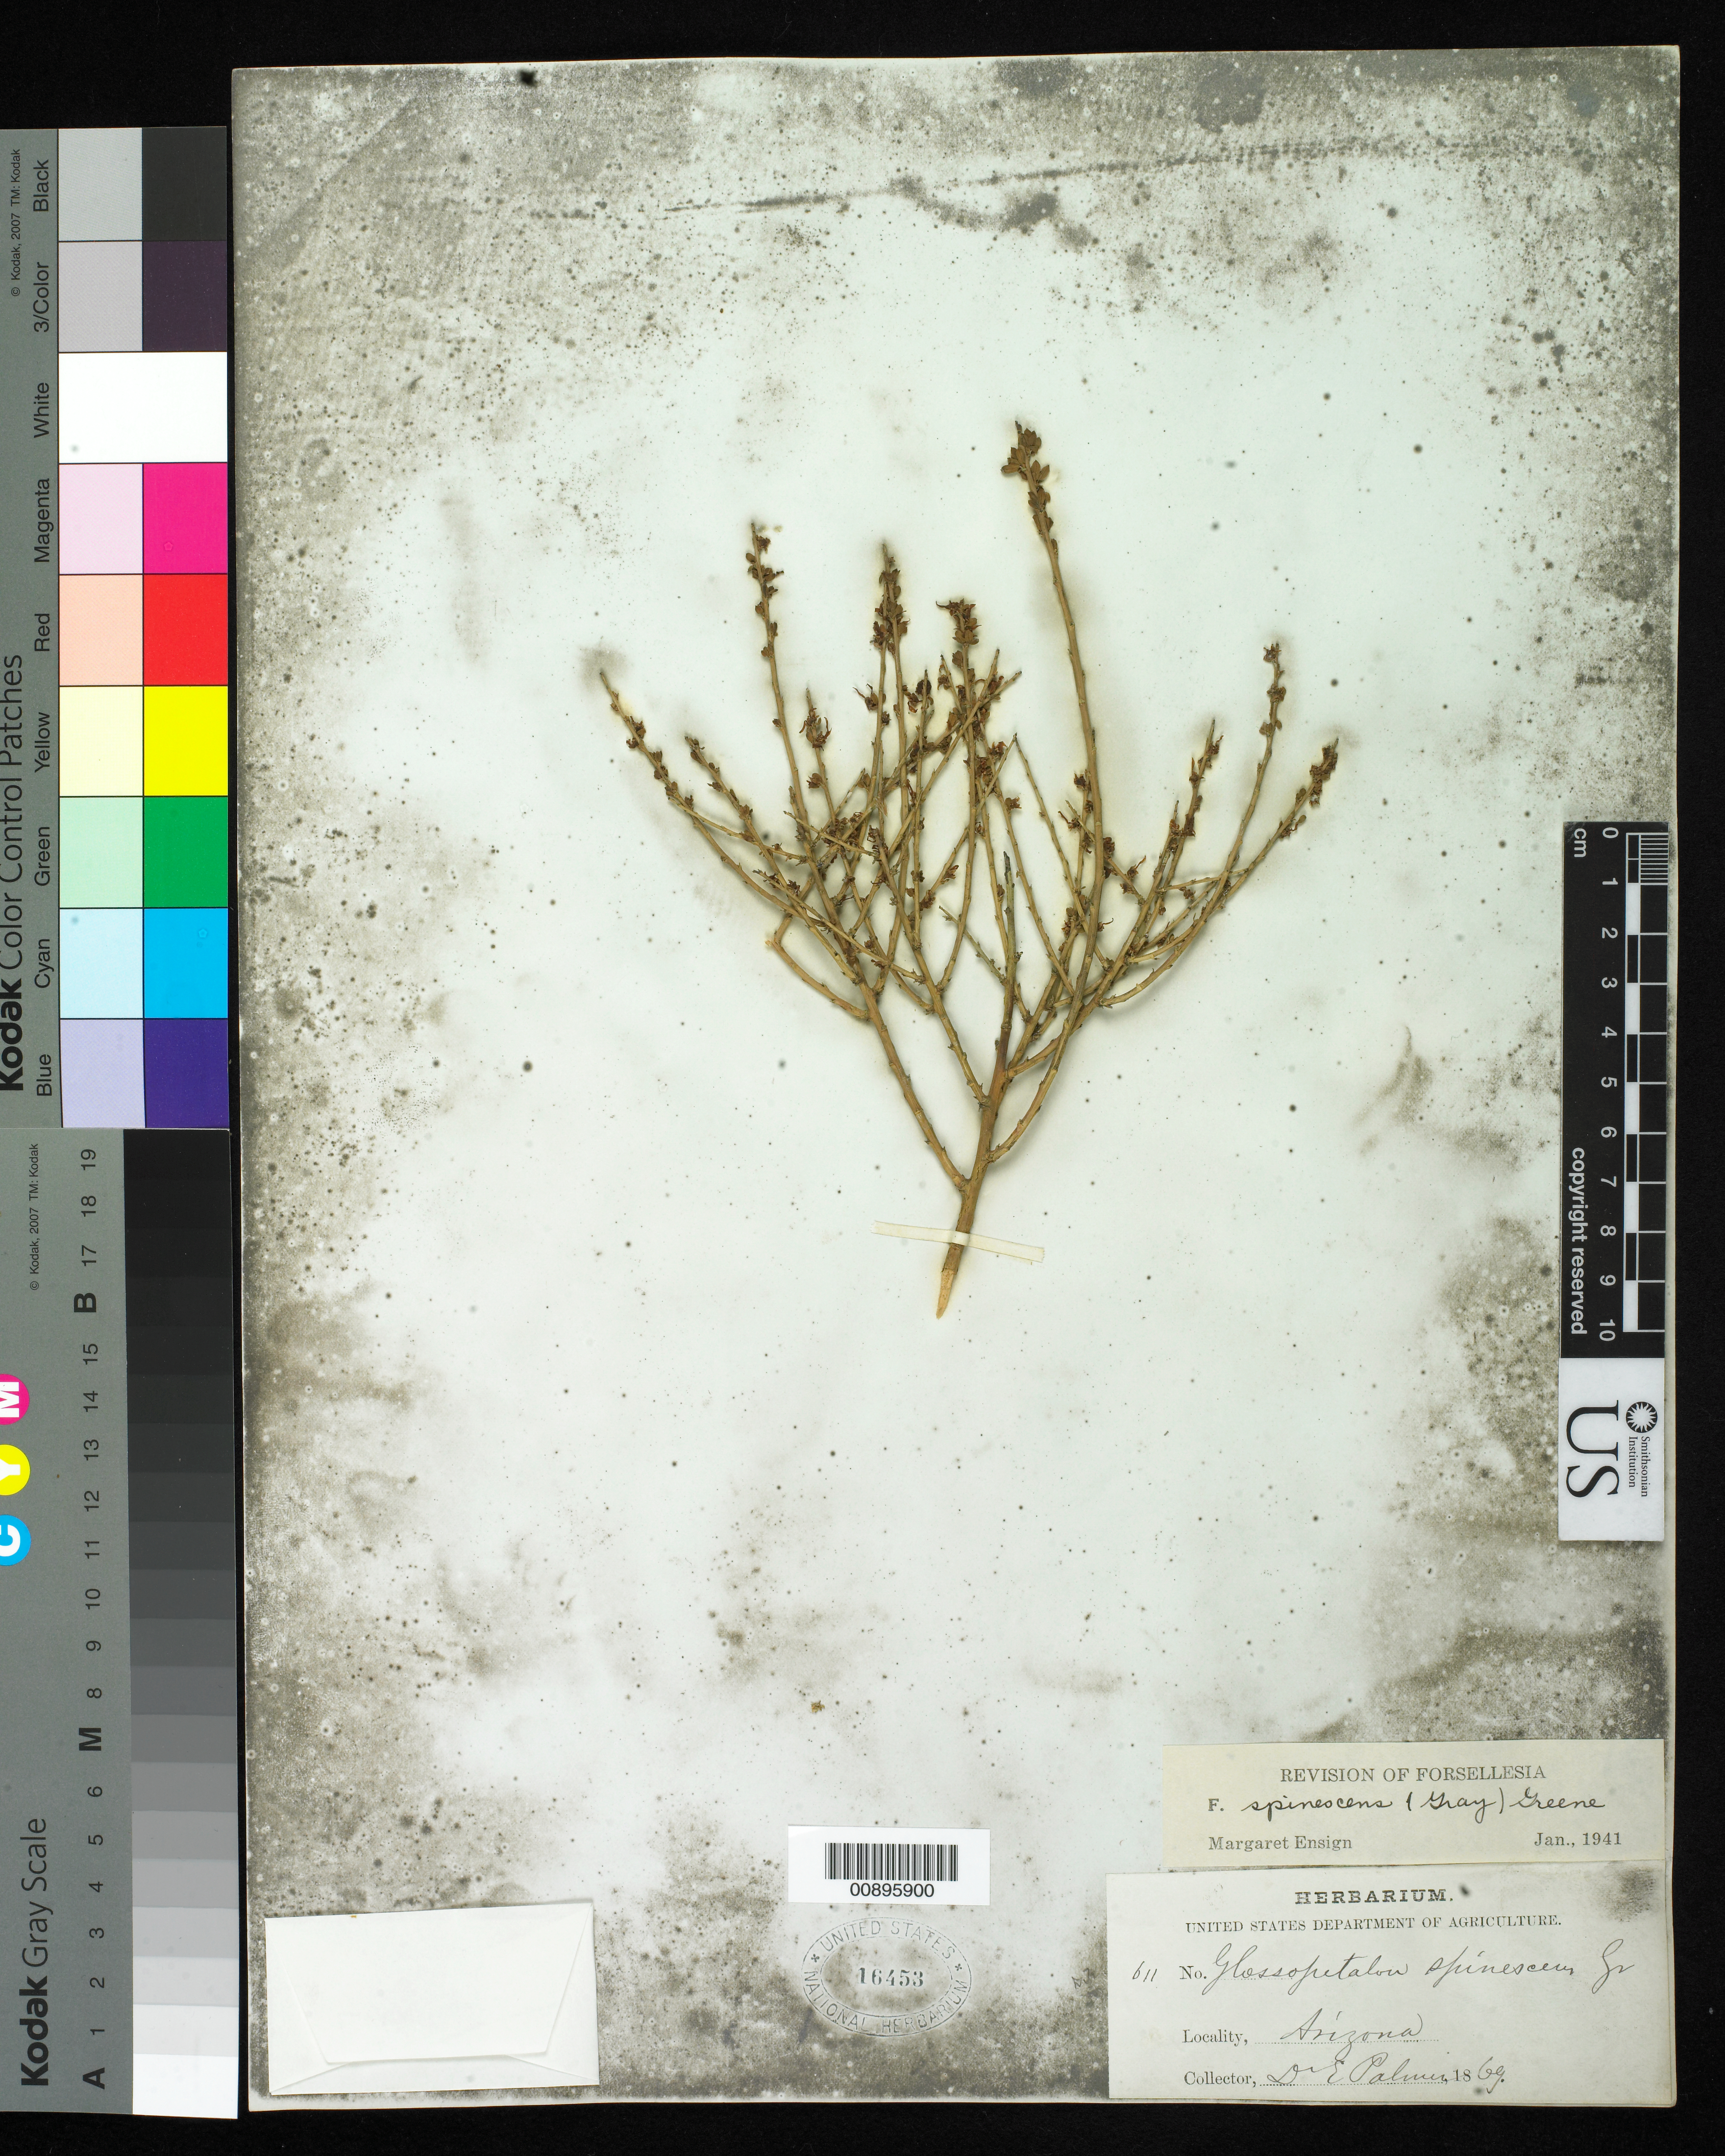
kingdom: Plantae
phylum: Tracheophyta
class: Magnoliopsida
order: Crossosomatales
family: Crossosomataceae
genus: Glossopetalon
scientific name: Glossopetalon spinescens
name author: A. Gray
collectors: E. Palmer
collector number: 611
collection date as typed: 1869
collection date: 1869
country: United States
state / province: Arizona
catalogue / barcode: US 16453